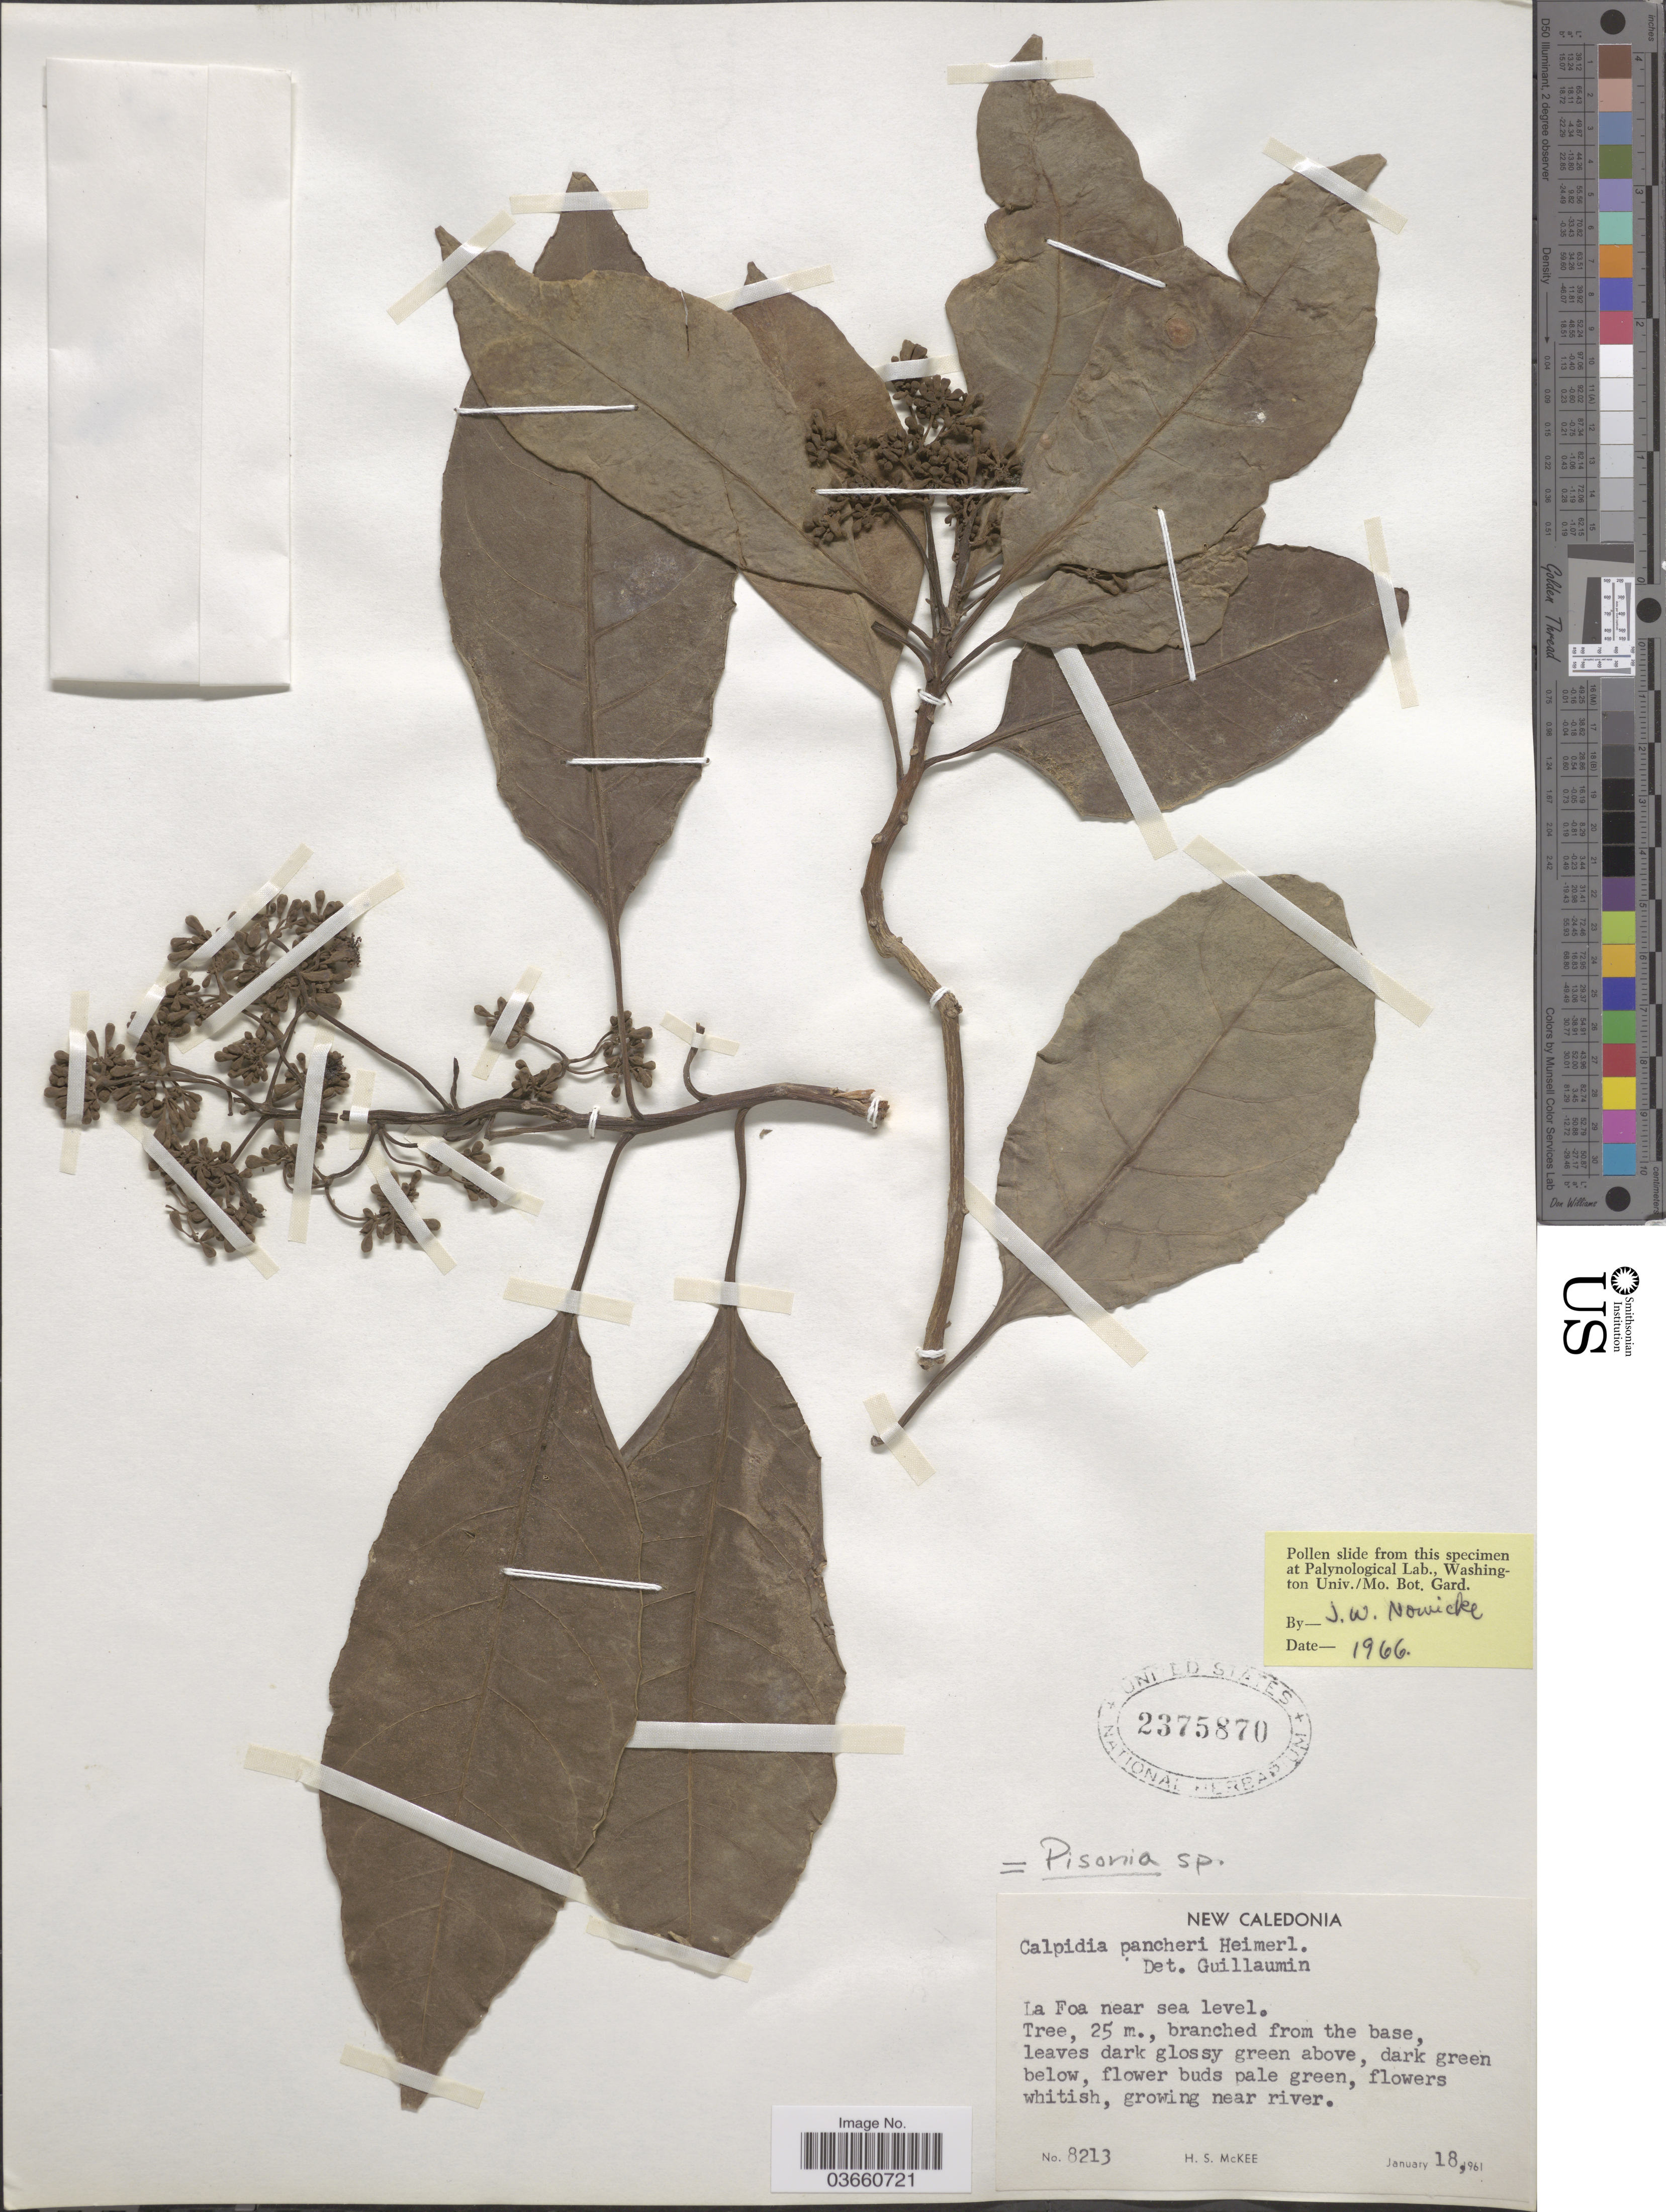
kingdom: Plantae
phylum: Tracheophyta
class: Magnoliopsida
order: Caryophyllales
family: Nyctaginaceae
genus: Pisonia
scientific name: Pisonia sp.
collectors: H. S. McKee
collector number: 8213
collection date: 1961-01-18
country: New Caledonia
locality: La Foa.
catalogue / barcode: US 2375870